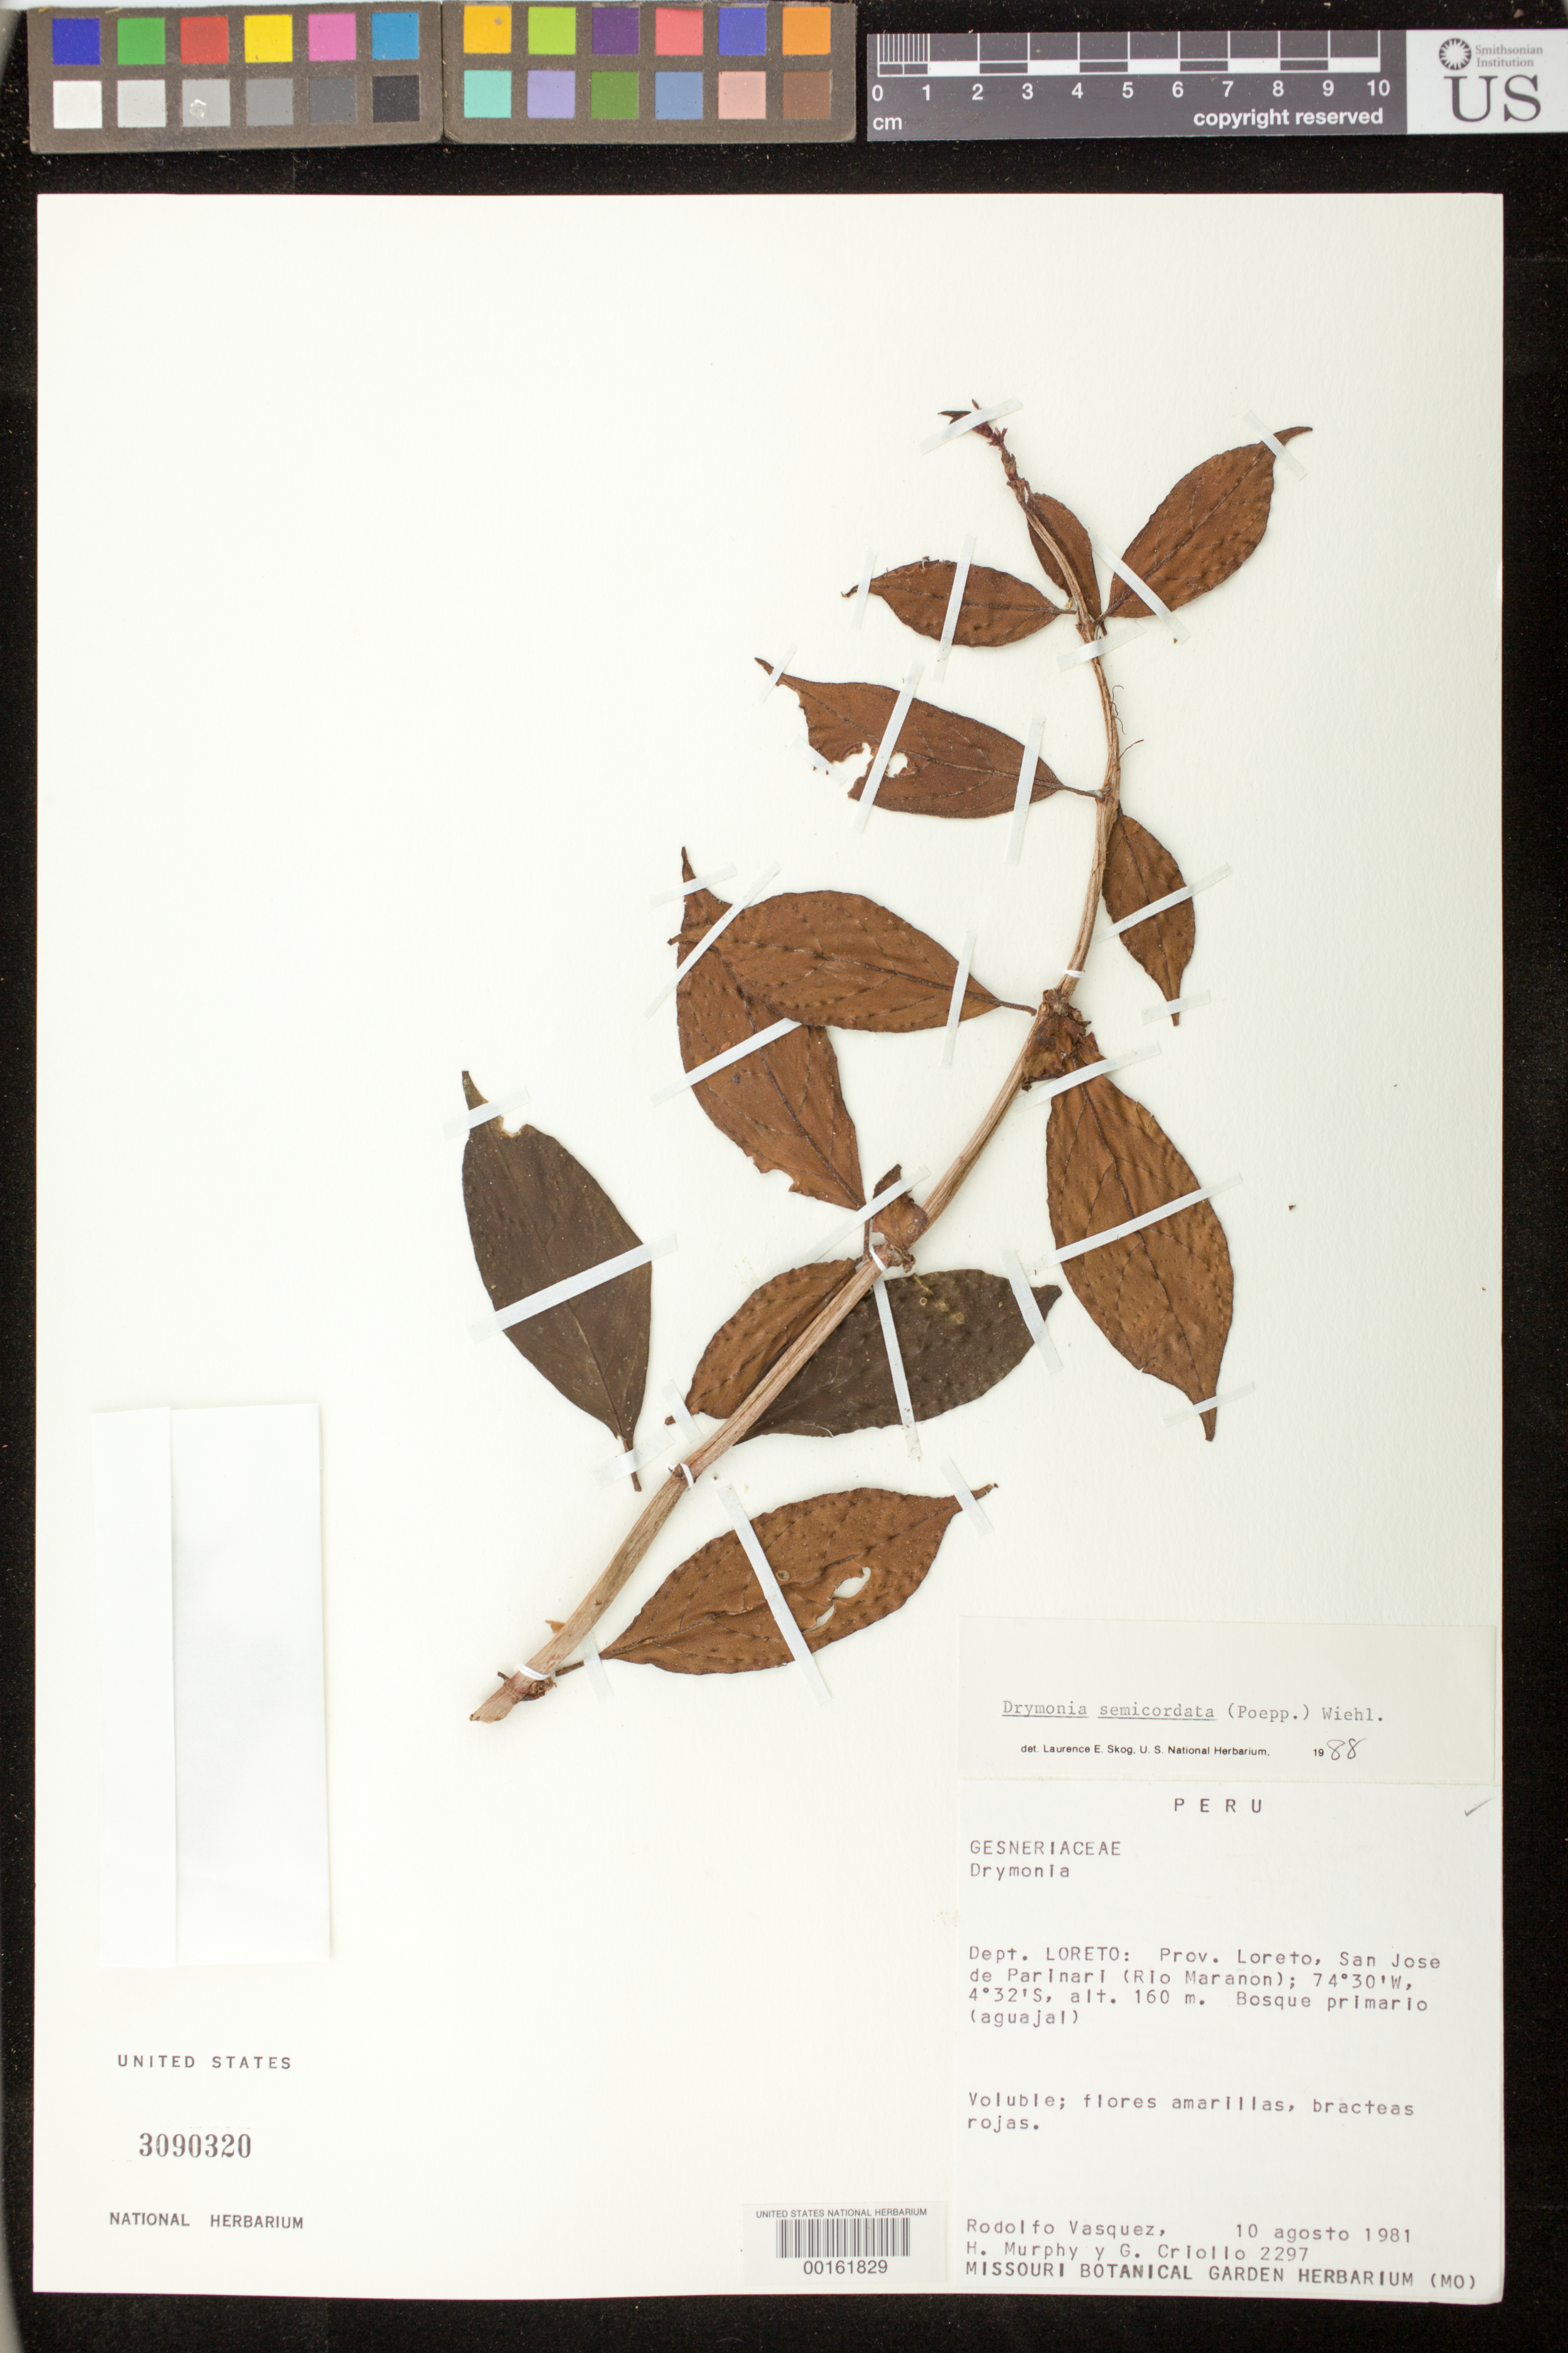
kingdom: Plantae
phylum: Tracheophyta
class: Magnoliopsida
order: Lamiales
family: Gesneriaceae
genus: Drymonia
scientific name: Drymonia semicordata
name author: (Poepp.) Wiehler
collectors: R. Vásquez & et al.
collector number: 2297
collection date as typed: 10 Aug 1981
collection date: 1981-08-10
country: Peru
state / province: Loreto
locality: Prov. Loreto; San Jose de Parinari (Rio Maranon)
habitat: Primary forest (aguajal)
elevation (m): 160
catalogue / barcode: US 3090320